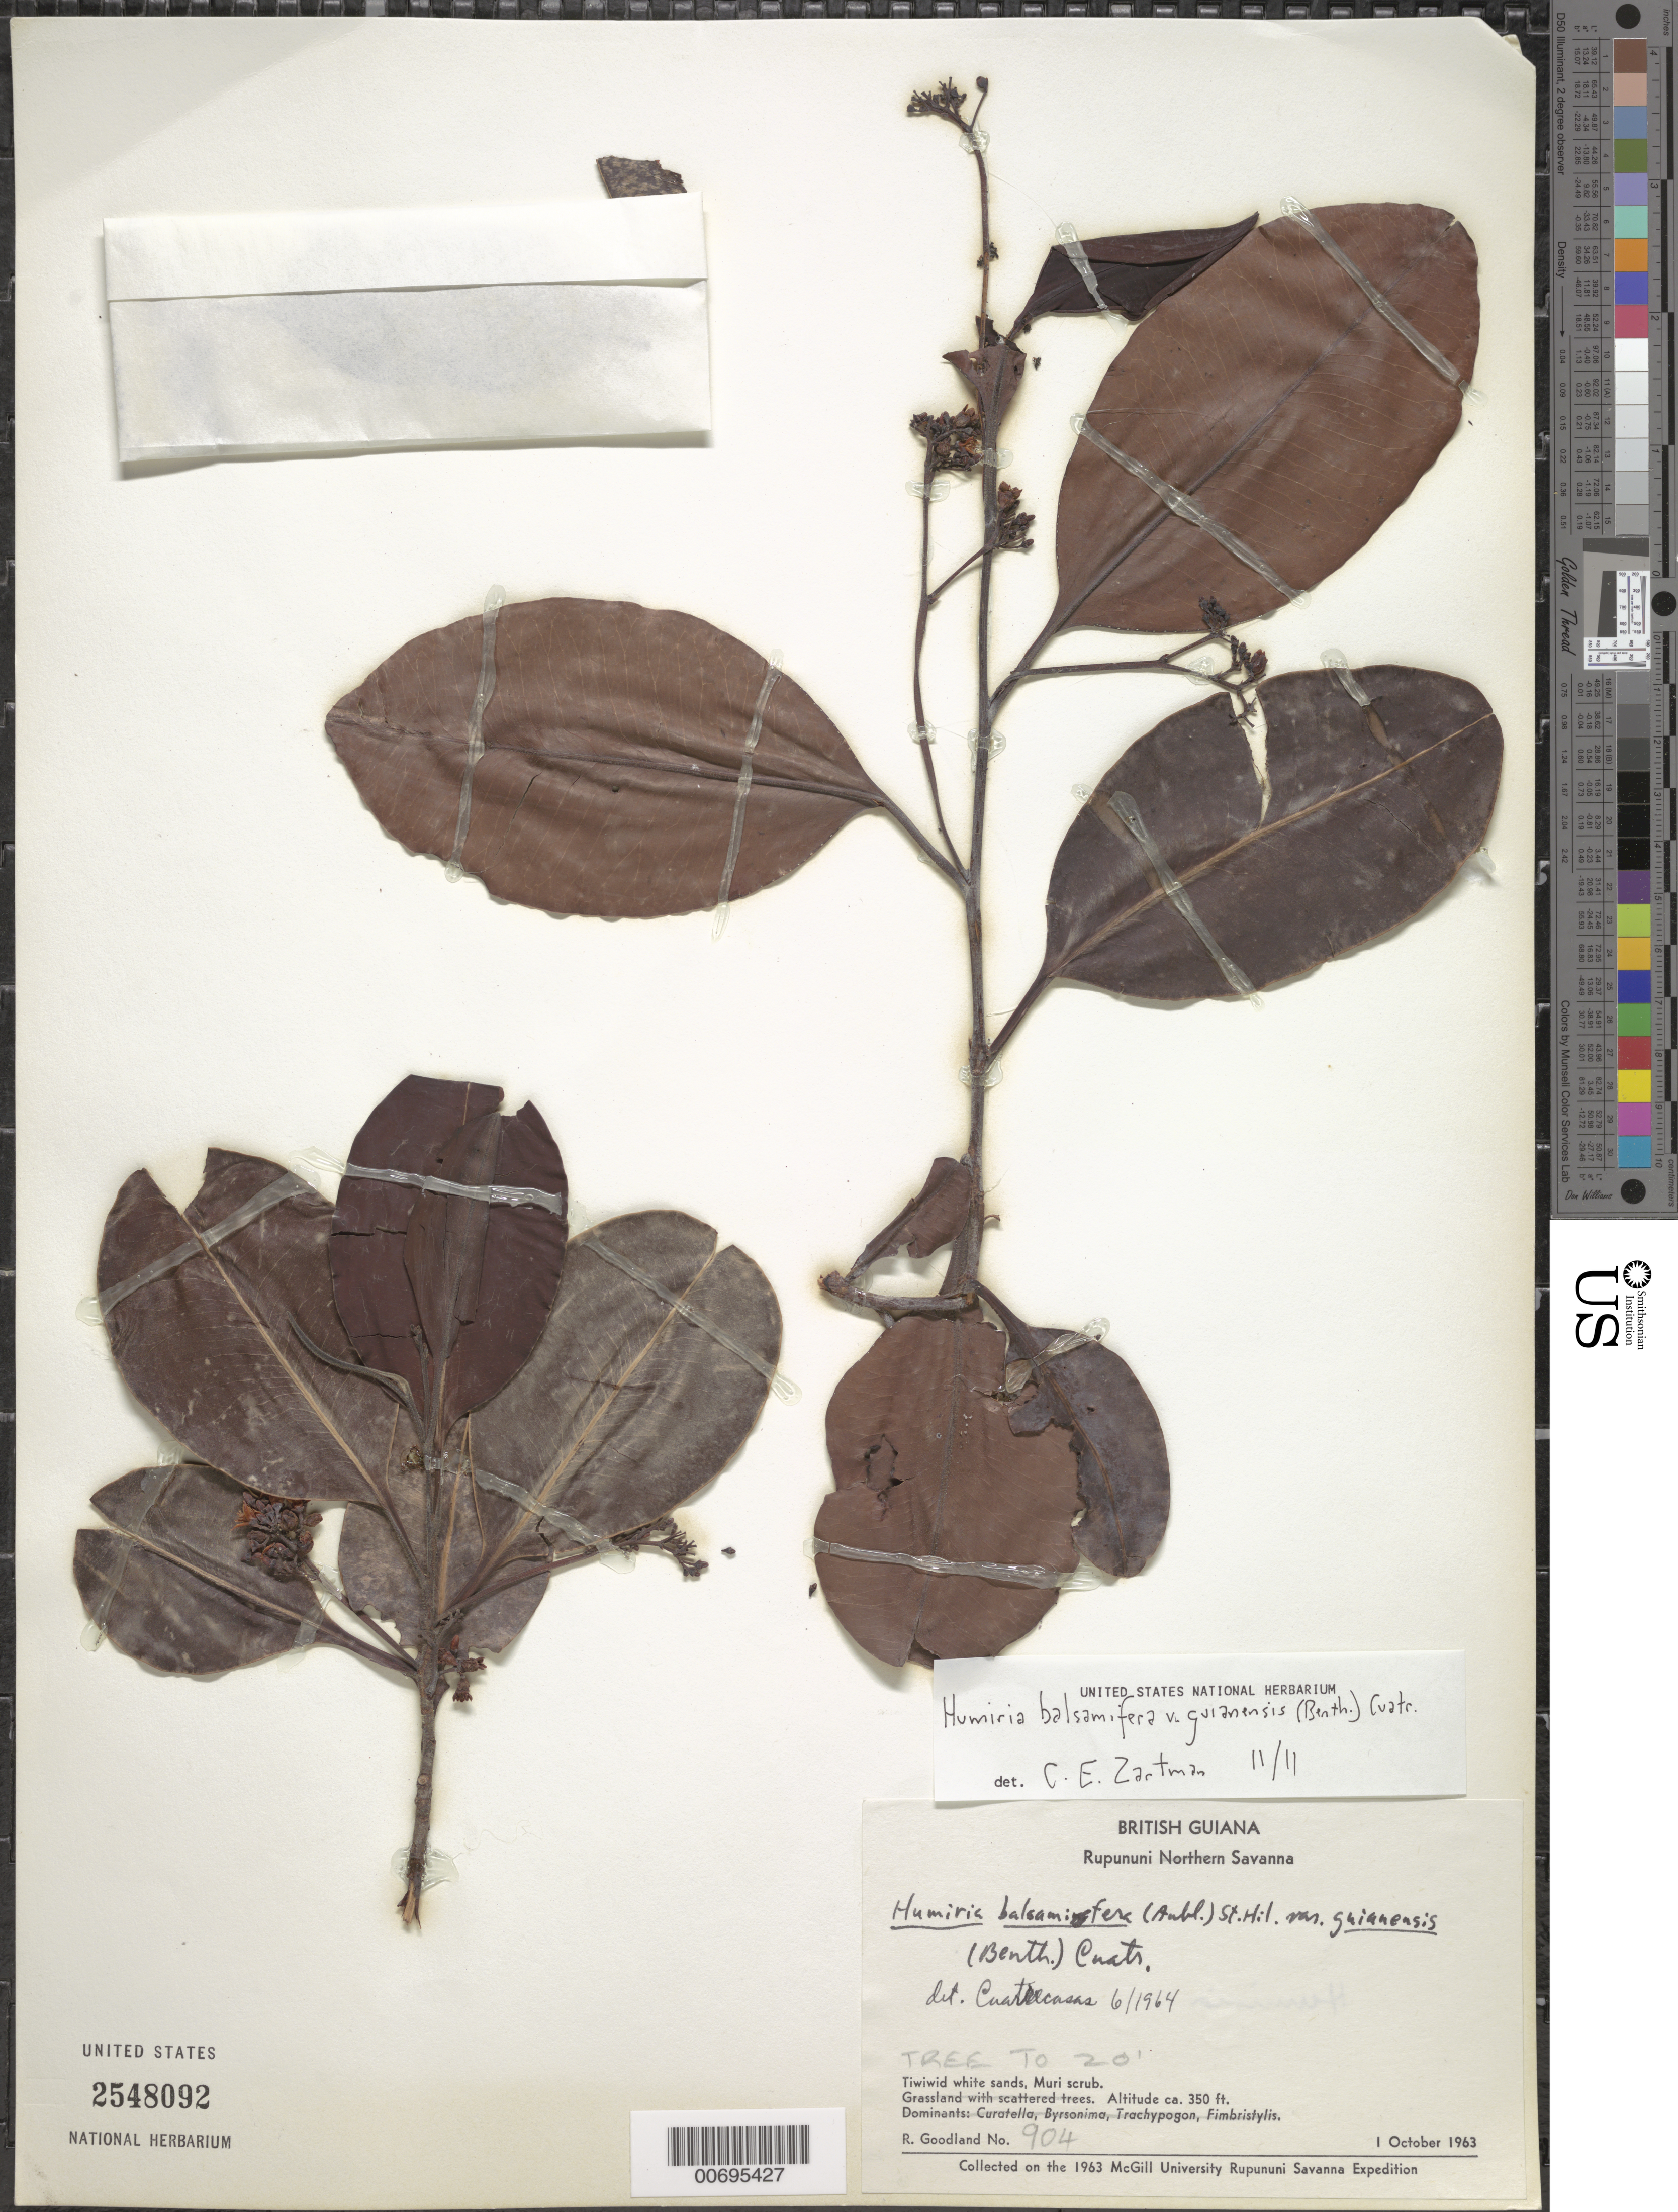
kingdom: Plantae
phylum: Tracheophyta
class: Magnoliopsida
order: Malpighiales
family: Humiriaceae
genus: Humiria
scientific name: Humiria balsamifera var. guianensis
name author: (Benth.) Cuatrec.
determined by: Cuatrecasas, J.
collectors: R. Goodland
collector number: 904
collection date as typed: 1-Oct-63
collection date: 1963-10-01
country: Guyana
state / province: U. Takutu-U. Essequibo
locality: Rupununi Savanna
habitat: Tiwiwid white sands, Muri scrub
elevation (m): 107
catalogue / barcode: US 2548092